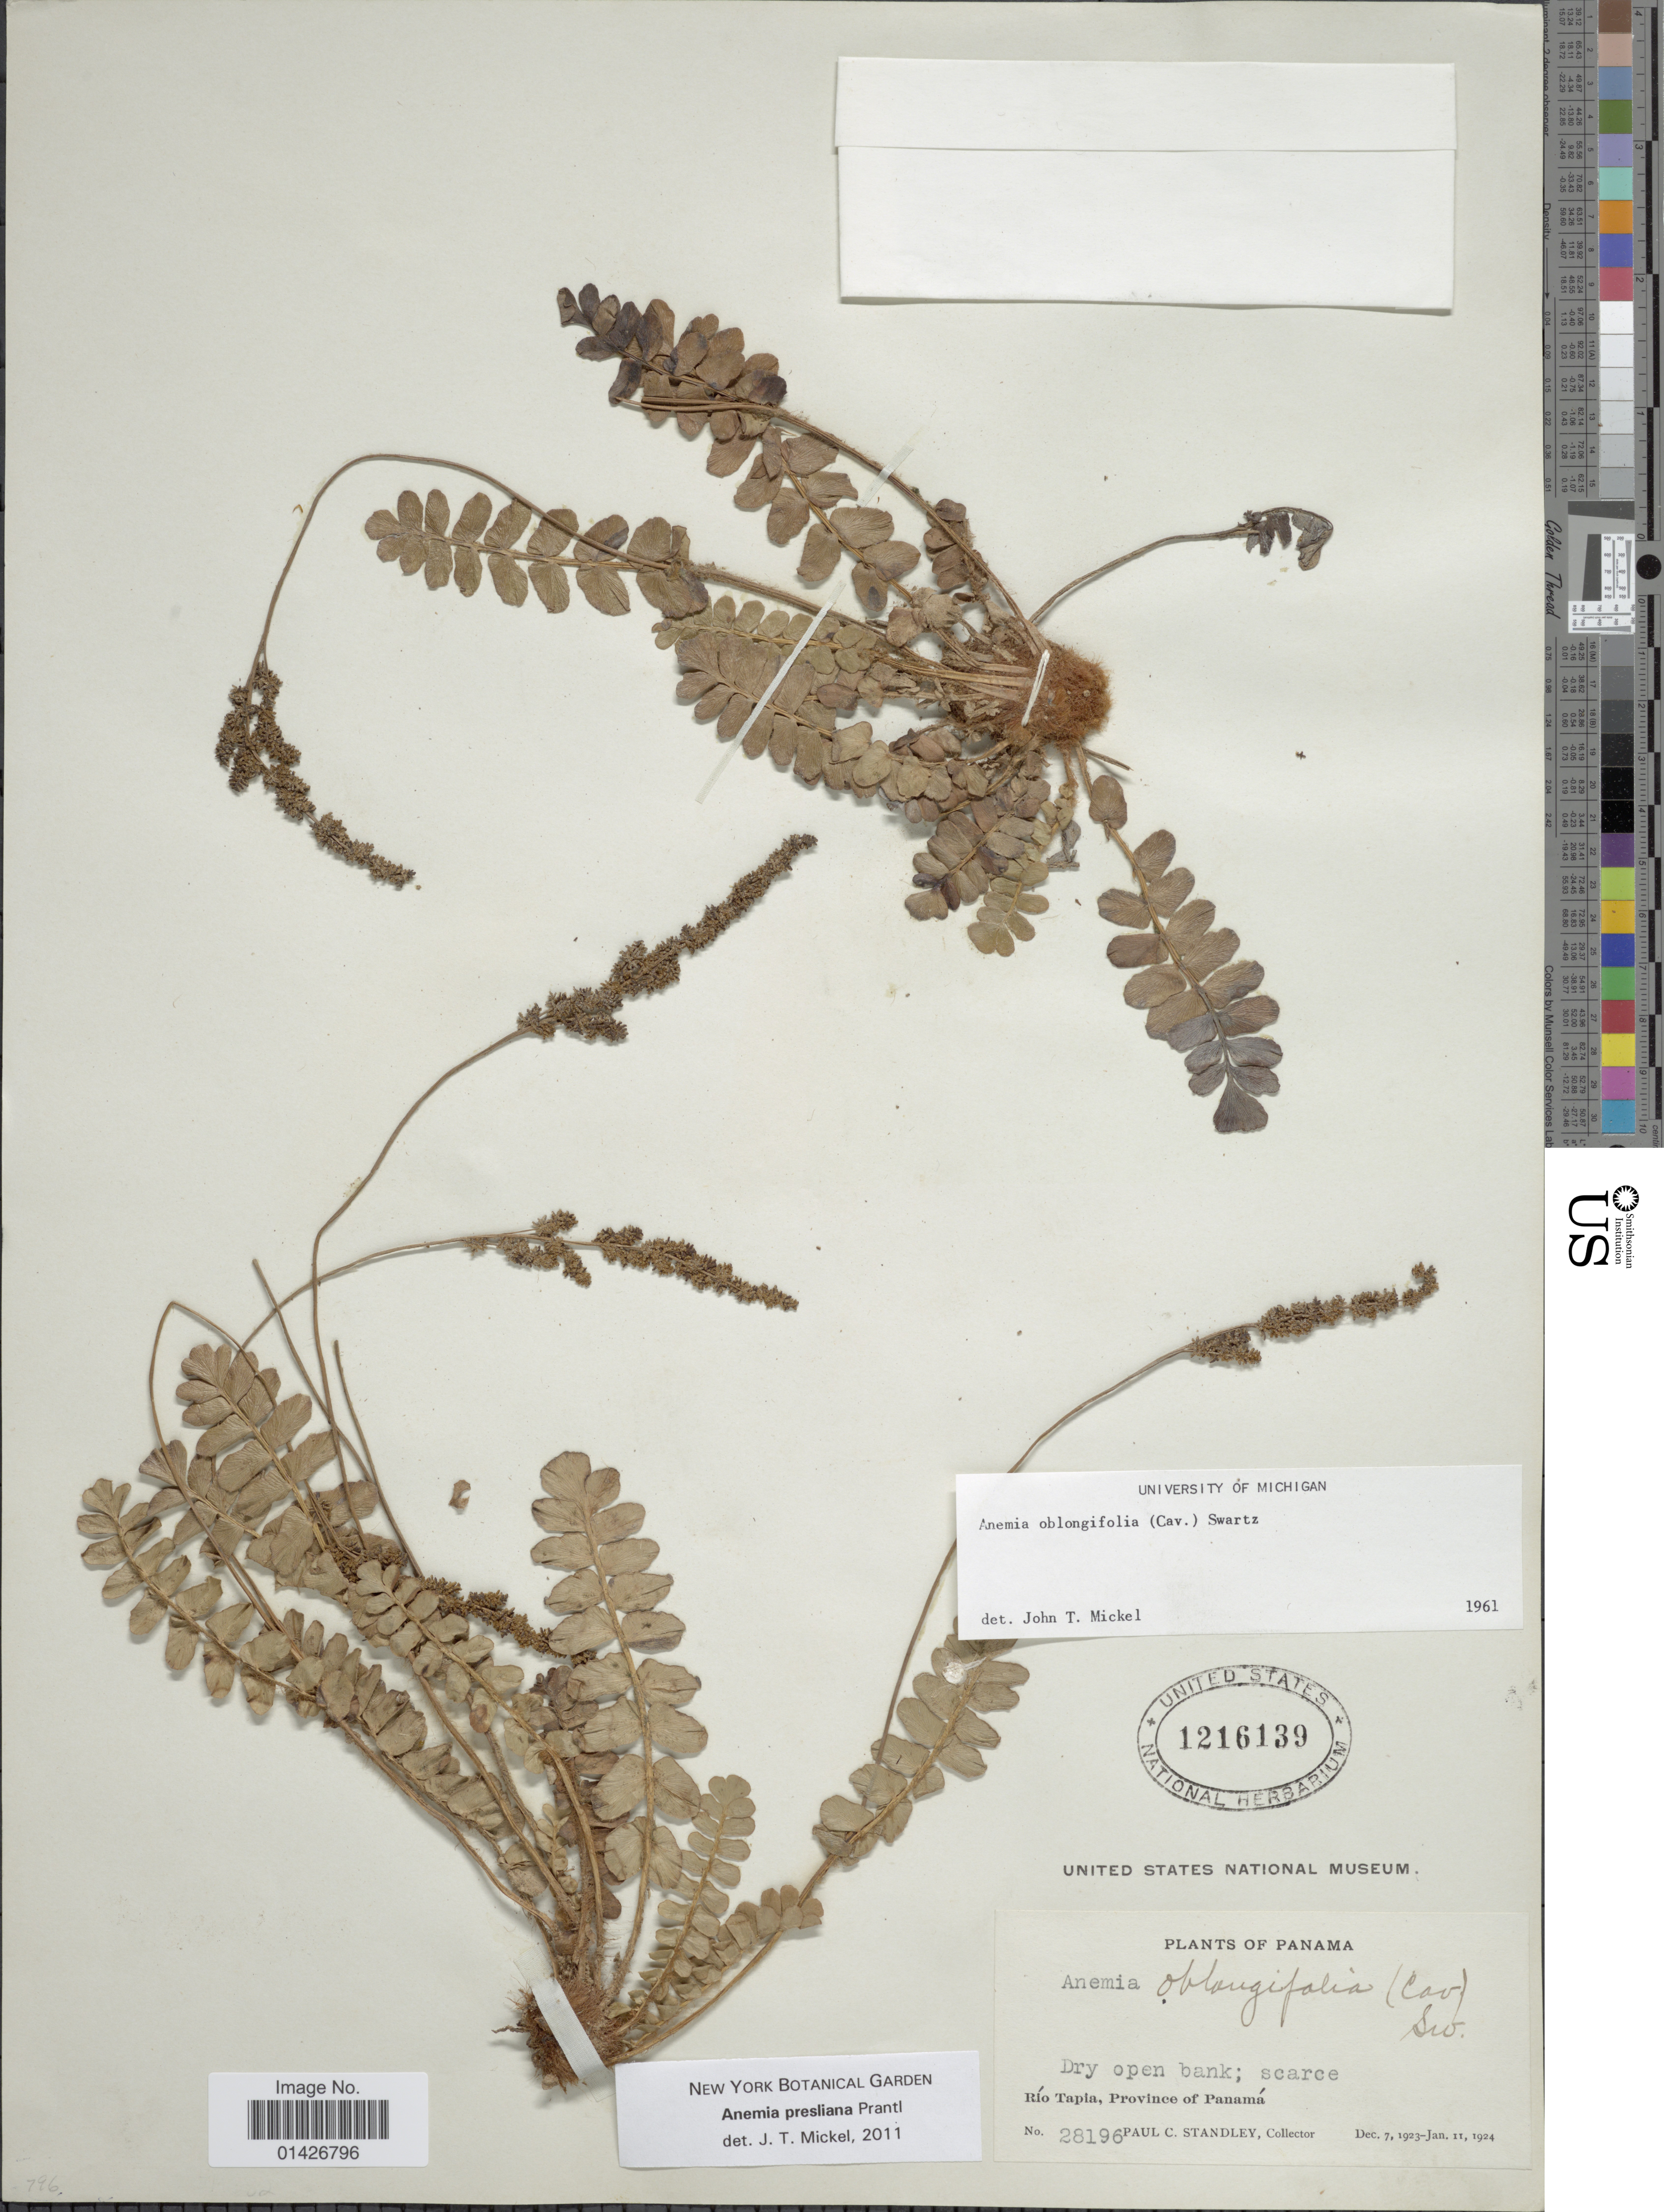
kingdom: Plantae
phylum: Tracheophyta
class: Polypodiopsida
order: Schizaeales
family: Anemiaceae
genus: Anemia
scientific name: Anemia presliana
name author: Prantl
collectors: P. C. Standley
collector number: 28196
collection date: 1923-12-07/1924-01-11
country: Panama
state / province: Panamá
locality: Río Tapia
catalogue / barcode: US 1216139